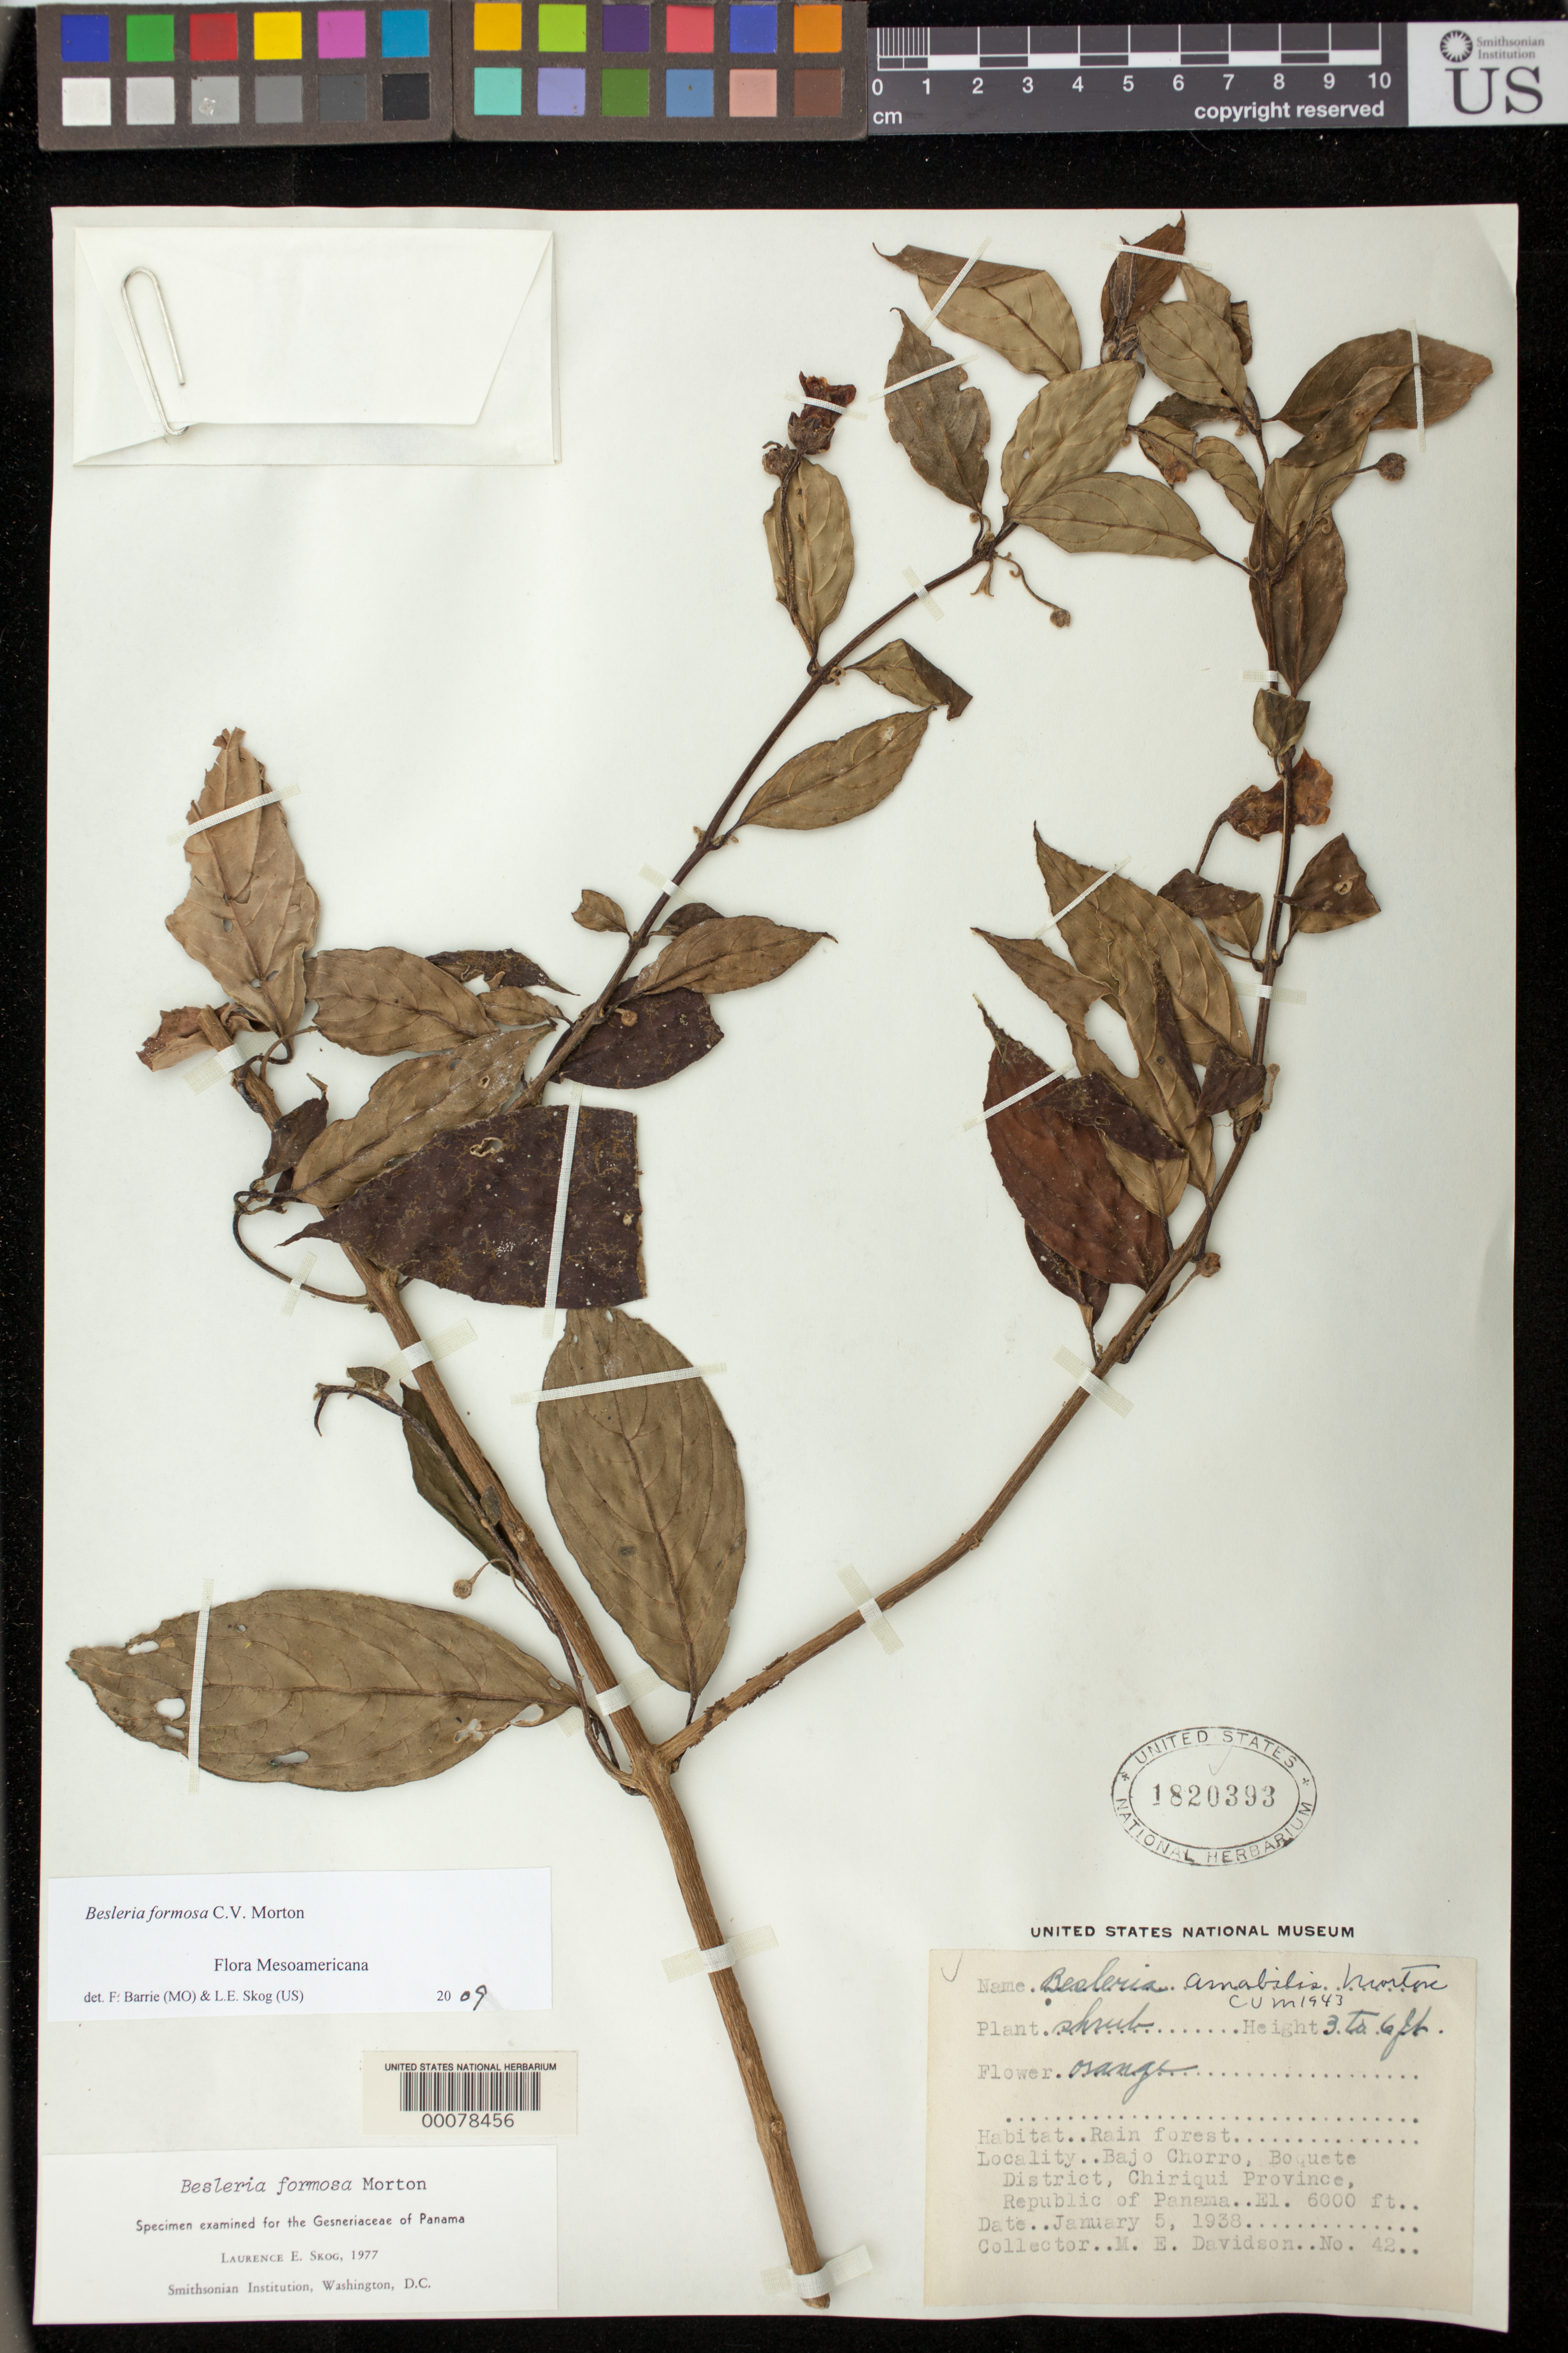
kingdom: Plantae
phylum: Tracheophyta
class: Magnoliopsida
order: Lamiales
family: Gesneriaceae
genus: Besleria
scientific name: Besleria amabilis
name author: C.V. Morton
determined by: Skog, Laurence E.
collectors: M. E. Davidson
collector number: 42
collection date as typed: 05 Jan 1938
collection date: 1938-01-05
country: Panama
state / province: Chiriquí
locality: Bajo Chorro, Boquete District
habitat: Rain forest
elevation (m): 1829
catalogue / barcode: US 1820393